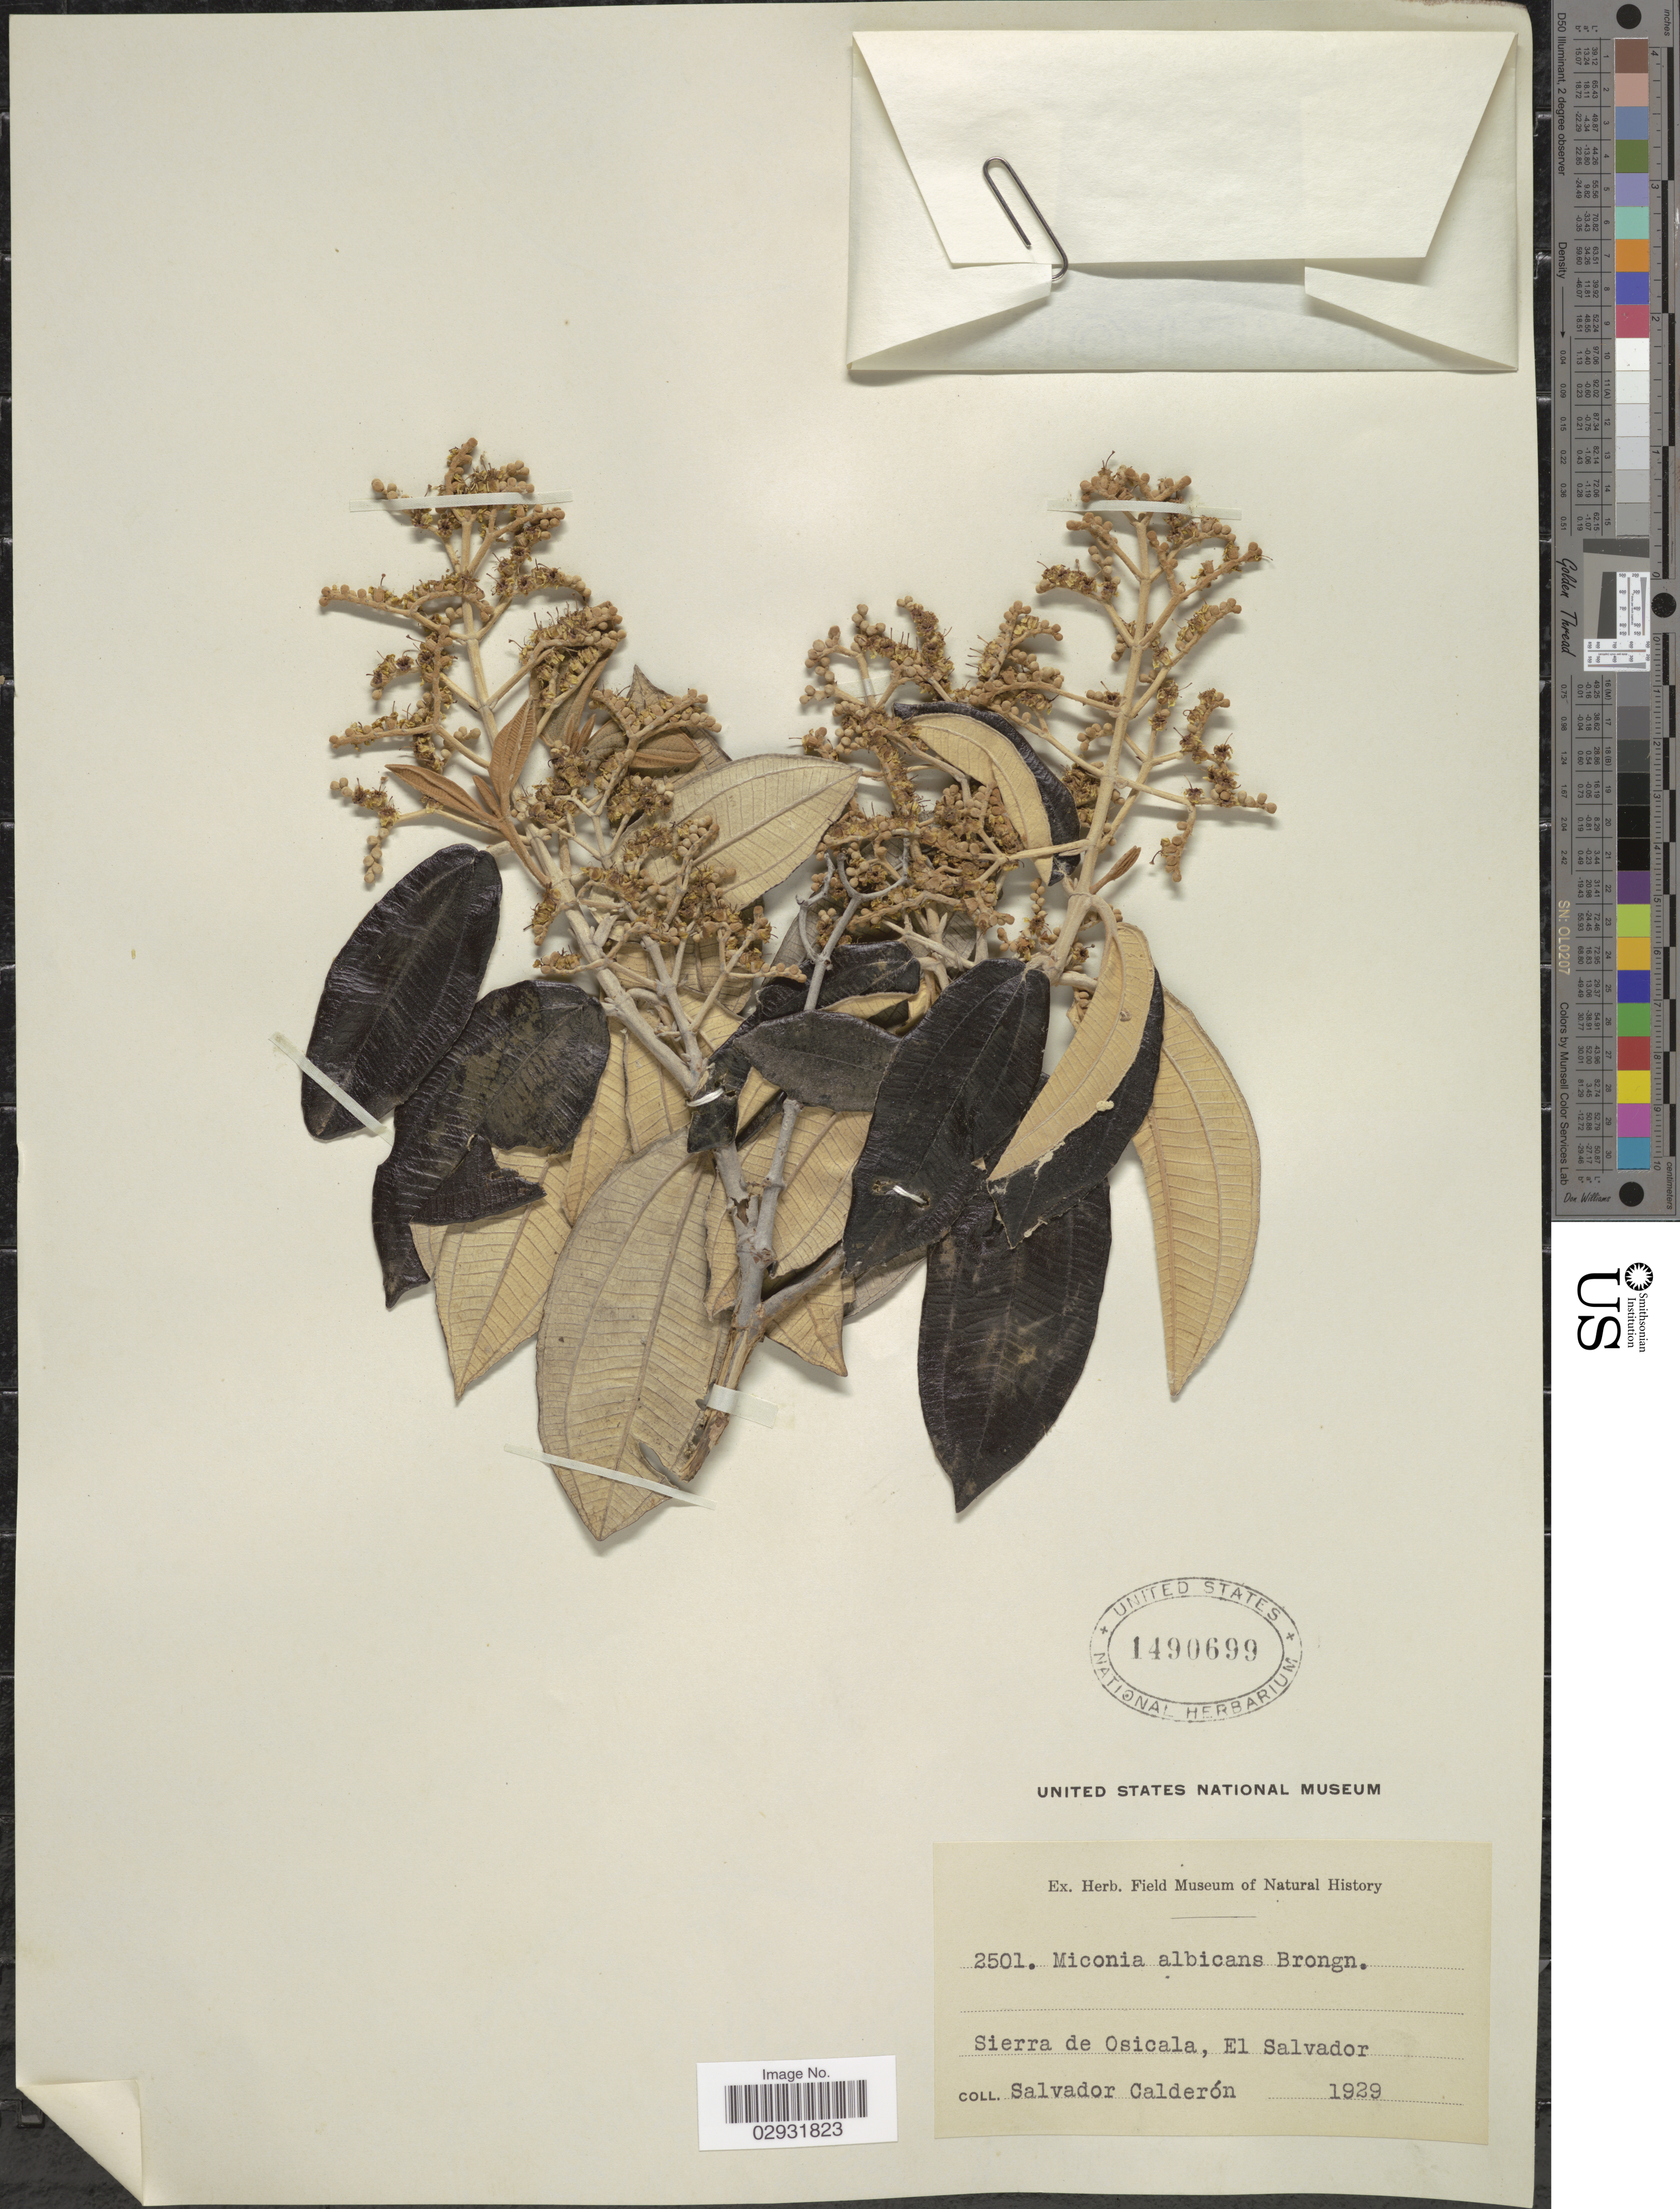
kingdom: Plantae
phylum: Tracheophyta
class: Magnoliopsida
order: Myrtales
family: Melastomataceae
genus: Miconia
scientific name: Miconia albicans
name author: (Sw.) Steud.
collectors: S. Calderón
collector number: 2501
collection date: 1929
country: El Salvador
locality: Sierra de Osicala.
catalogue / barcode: US 1490699